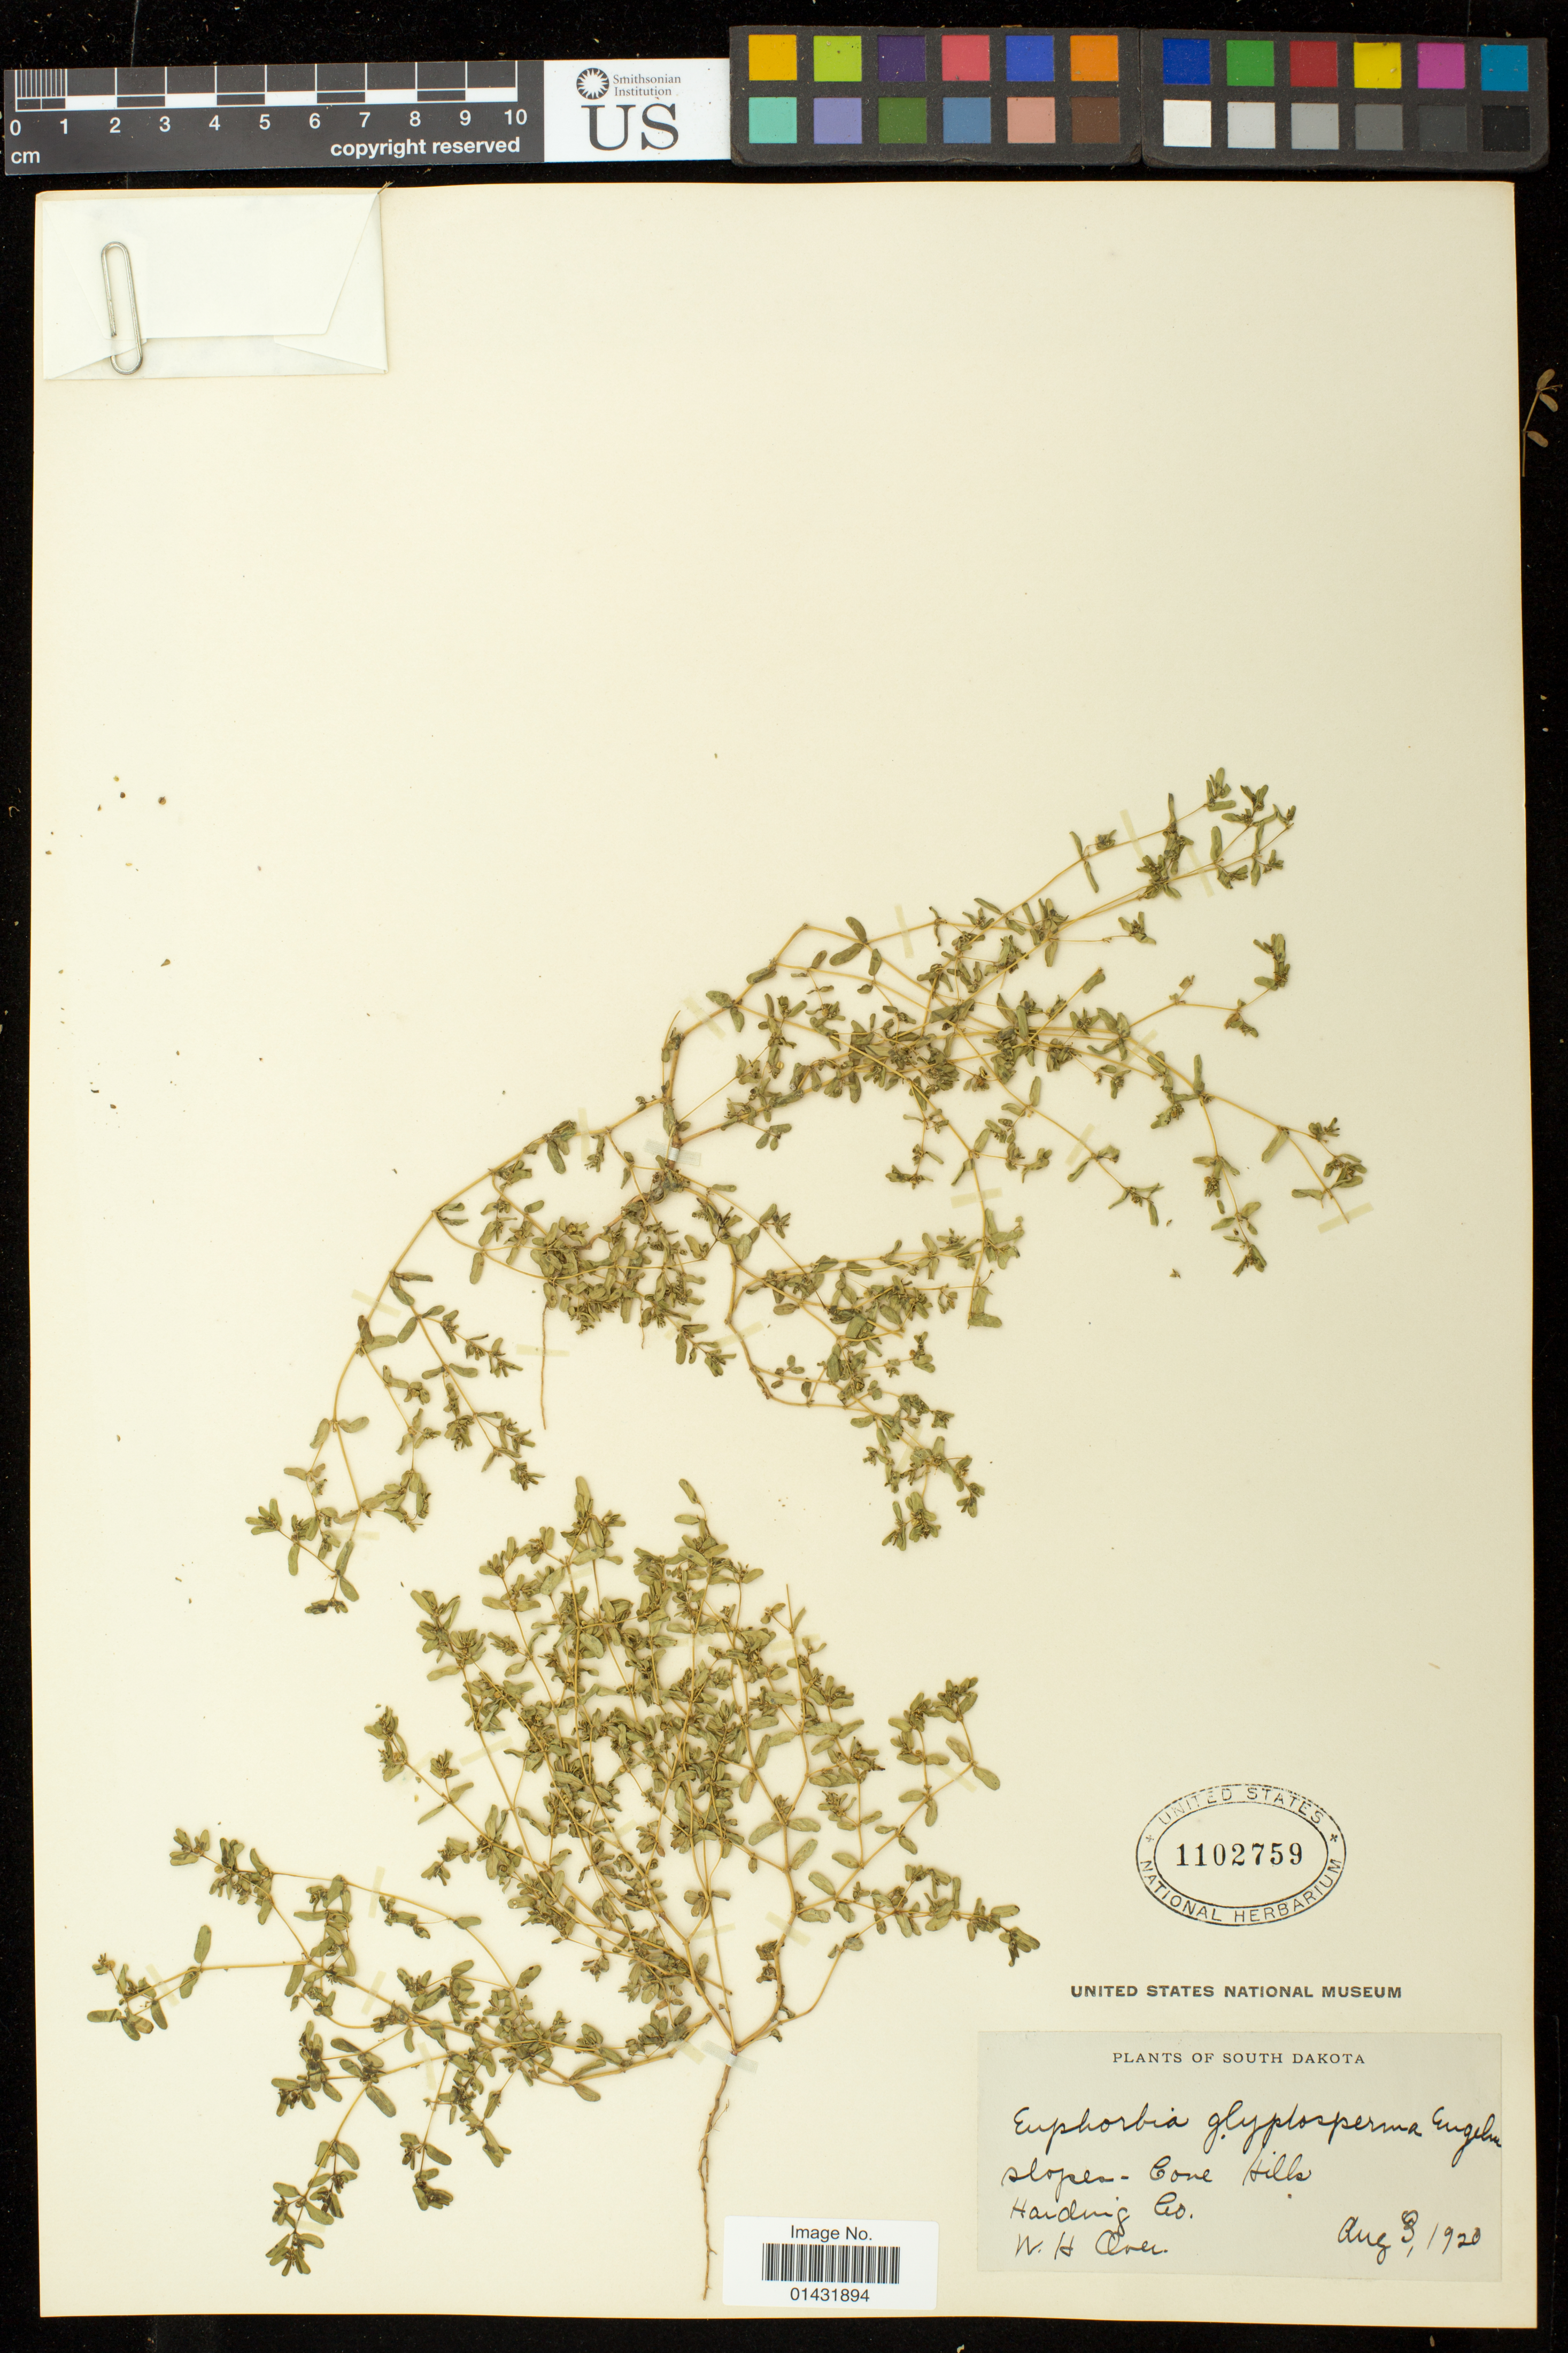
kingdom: Plantae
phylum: Tracheophyta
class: Magnoliopsida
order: Malpighiales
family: Euphorbiaceae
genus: Euphorbia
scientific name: Euphorbia glyptosperma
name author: Engelm.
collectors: W. Over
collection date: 1920-08-03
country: United States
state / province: South Dakota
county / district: Harding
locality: Cave Hills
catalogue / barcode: US 1102759